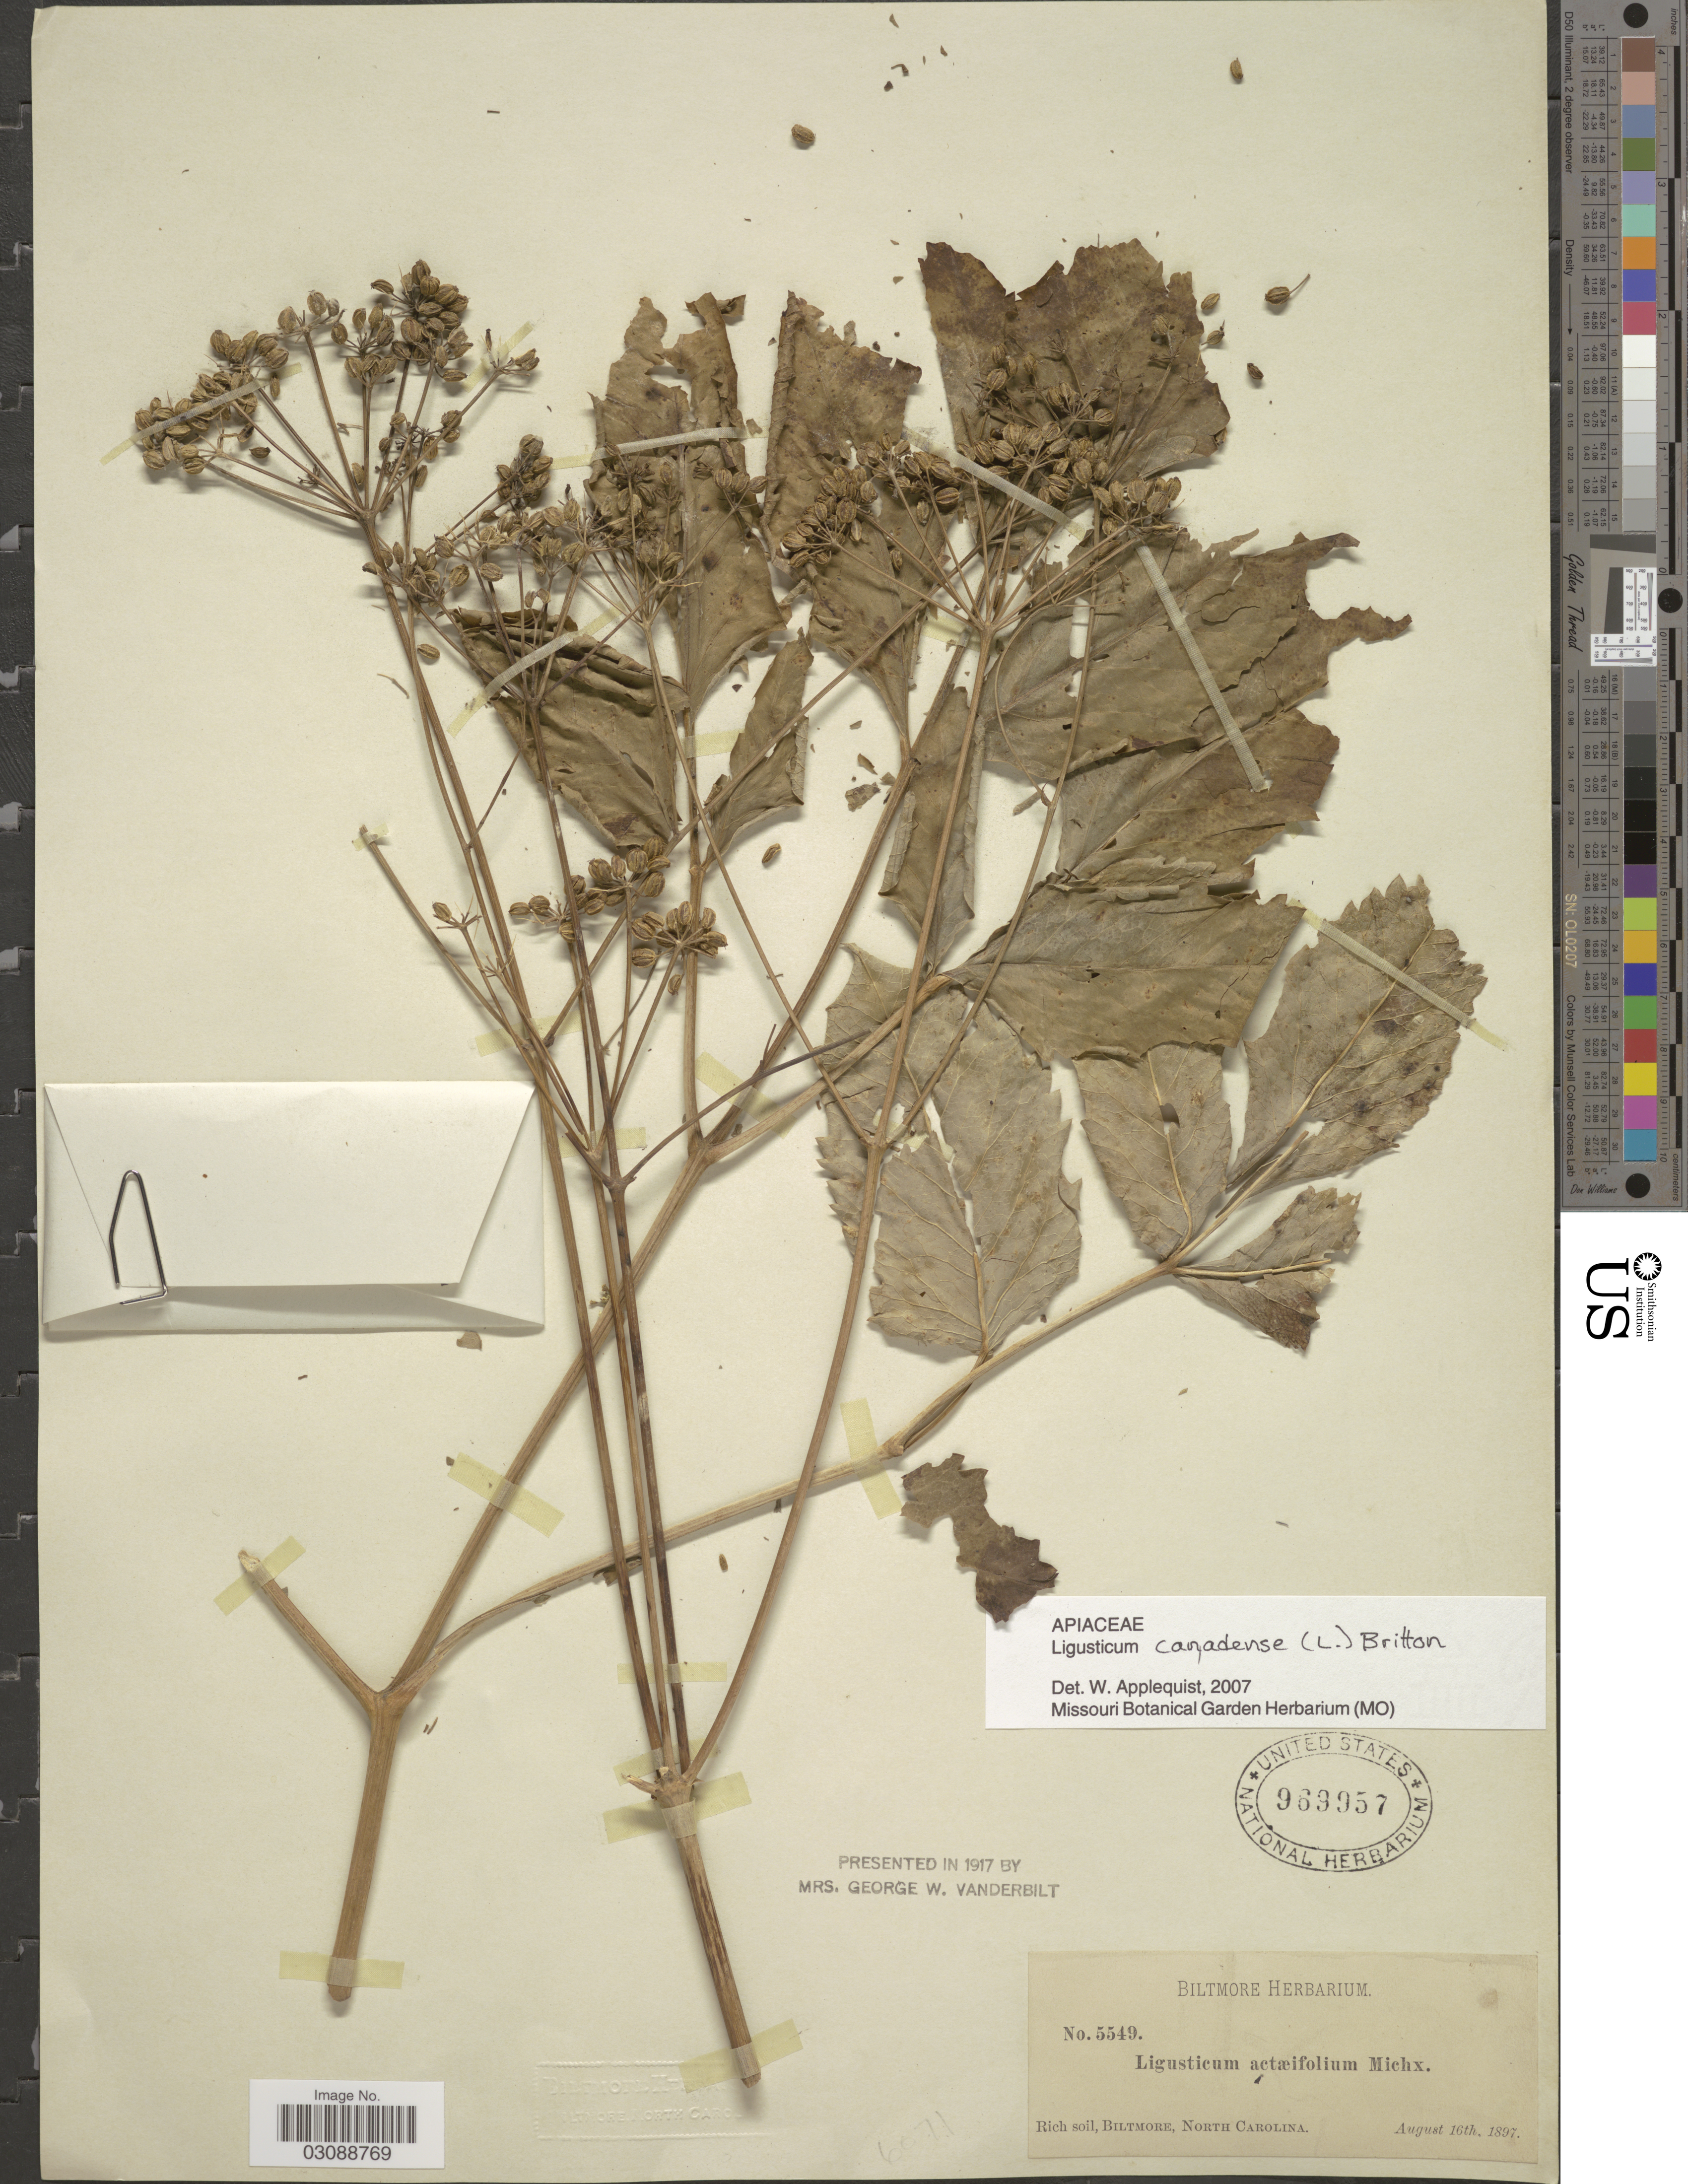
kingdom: Plantae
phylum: Tracheophyta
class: Magnoliopsida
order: Apiales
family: Apiaceae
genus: Ligusticum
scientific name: Ligusticum canadense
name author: (L.) Britton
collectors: ex herb. Biltmore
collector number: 5549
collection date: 1897-08-16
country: United States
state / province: North Carolina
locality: Biltmore.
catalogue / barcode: US 969957